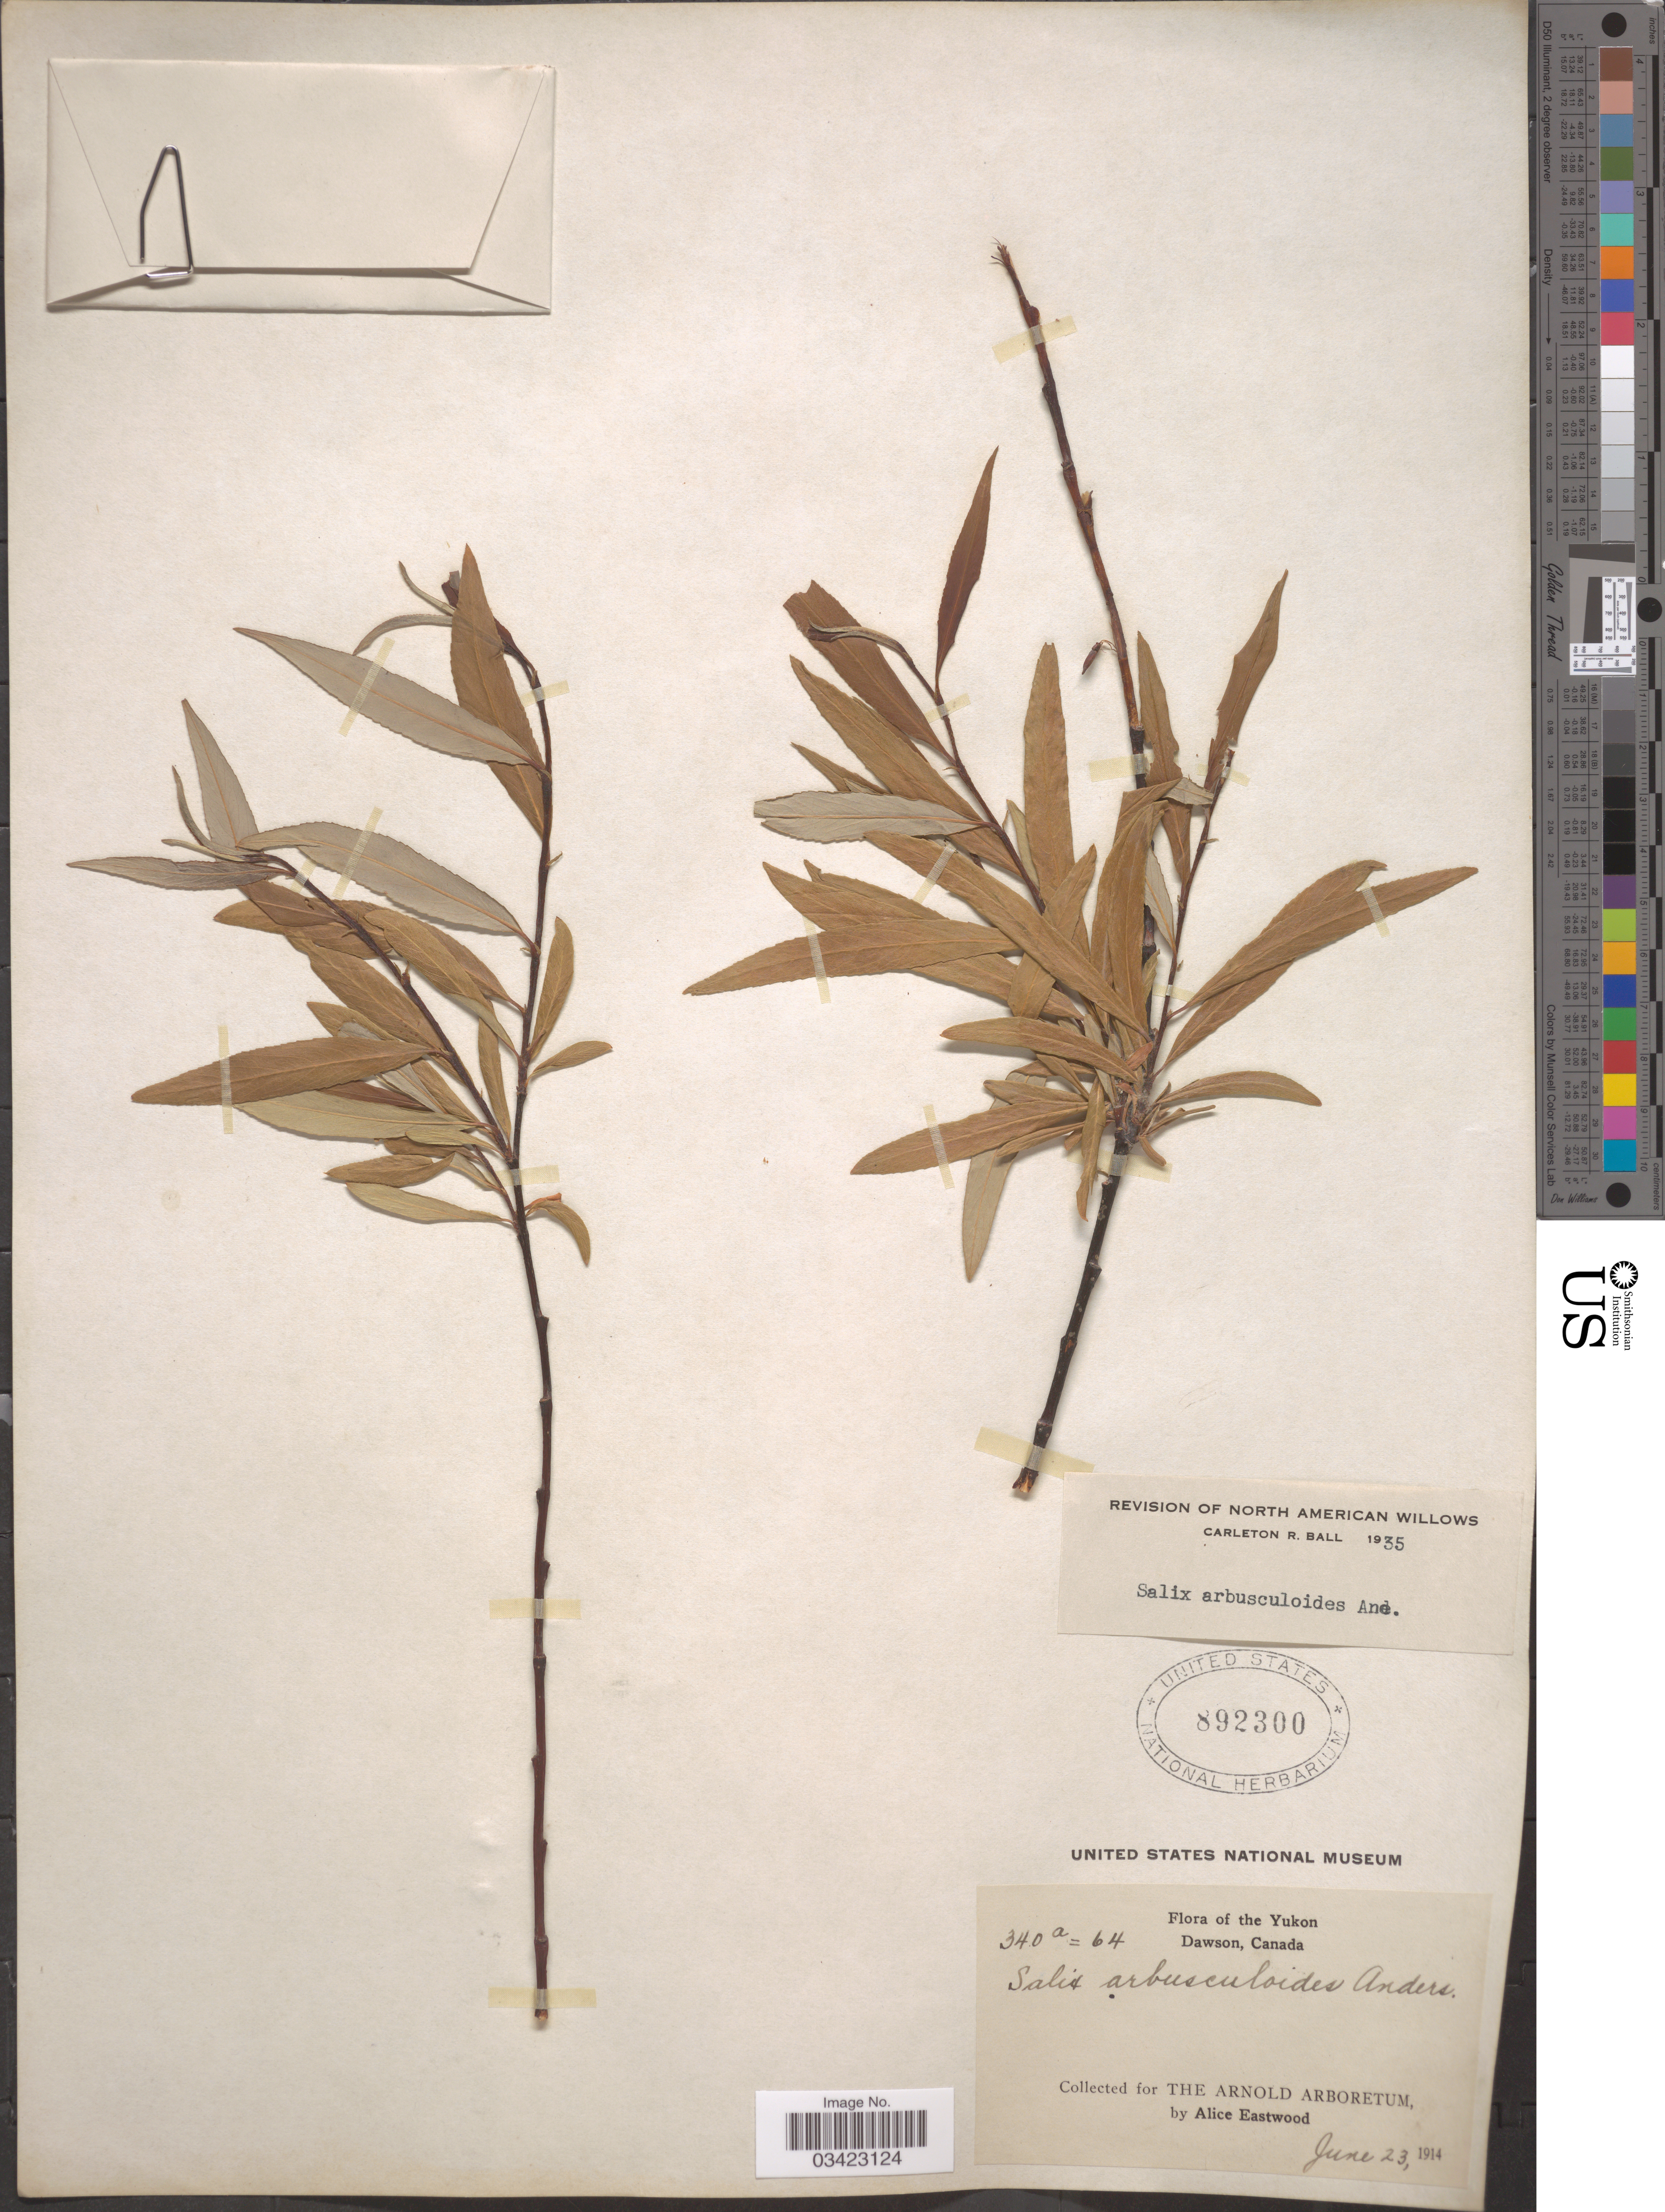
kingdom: Plantae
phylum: Tracheophyta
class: Magnoliopsida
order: Malpighiales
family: Salicaceae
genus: Salix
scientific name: Salix arbusculoides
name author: Andersson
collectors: A. Eastwood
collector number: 340a=64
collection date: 1914-06-23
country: Canada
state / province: Yukon Territory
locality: Yukon. Dawson.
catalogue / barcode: US 892300